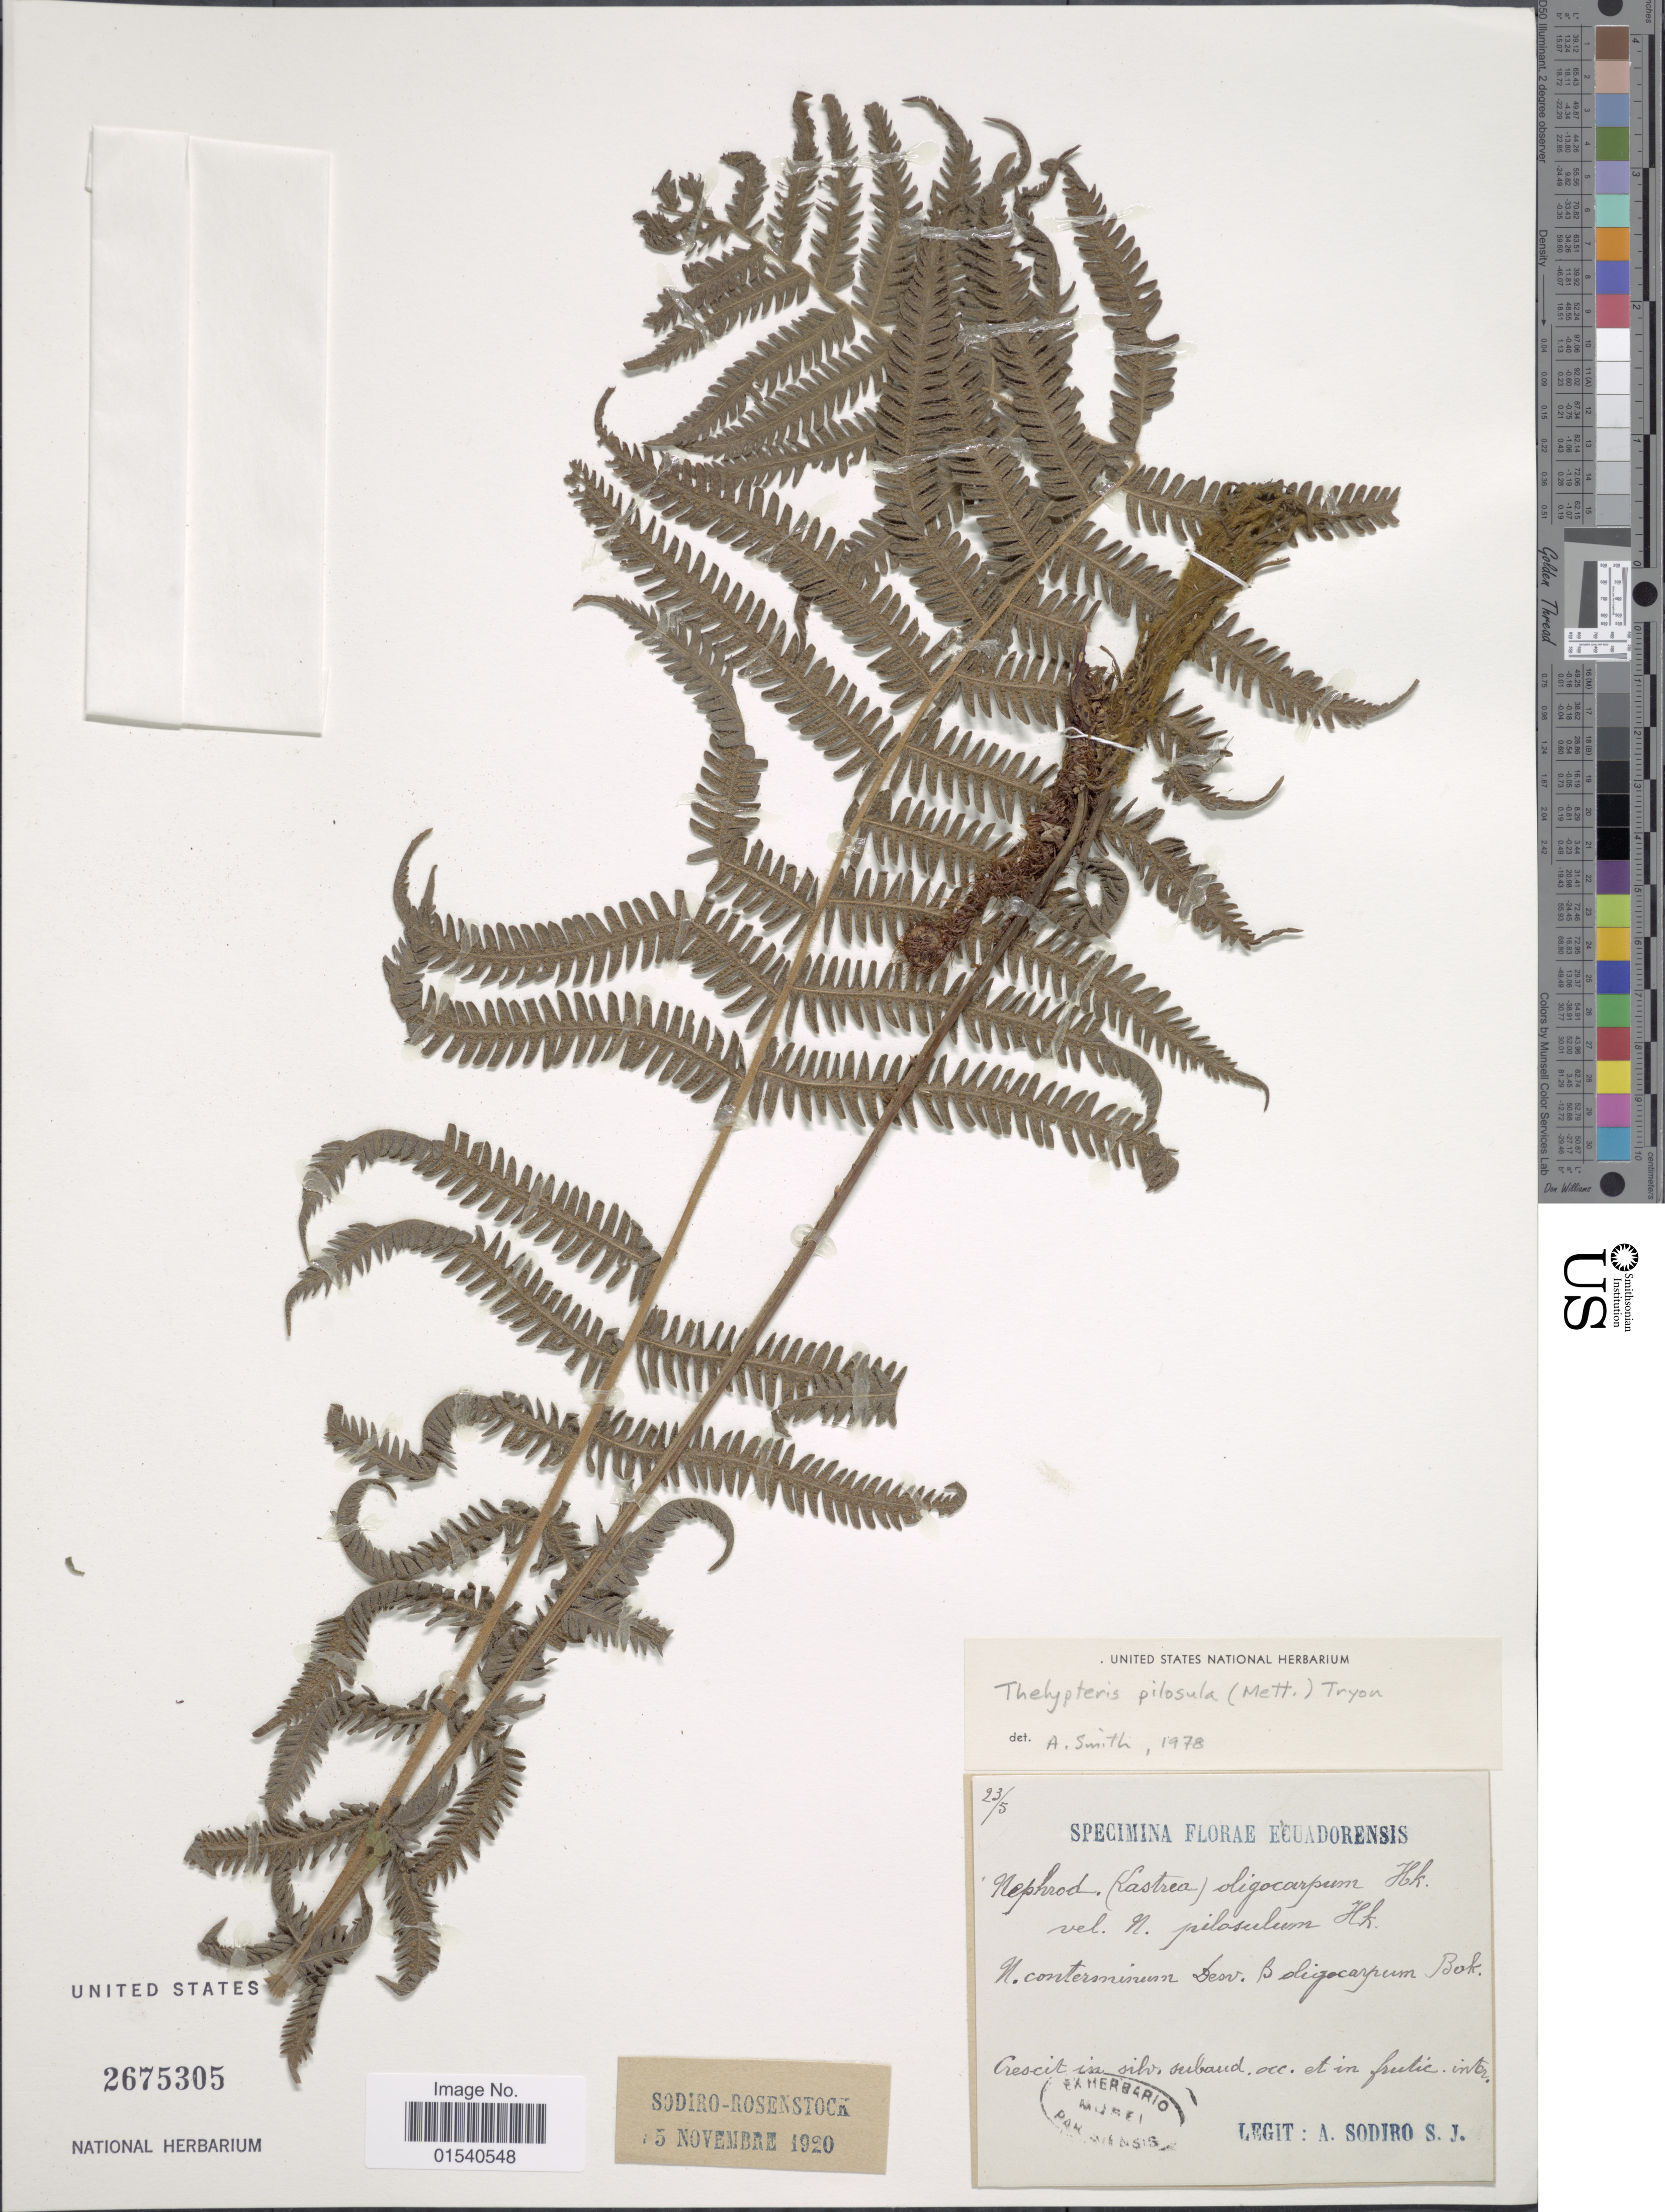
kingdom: Plantae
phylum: Tracheophyta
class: Polypodiopsida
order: Polypodiales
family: Thelypteridaceae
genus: Amauropelta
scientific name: Amauropelta pilosula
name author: (Klotzsch & H. Karst.) Á. Löve & D. Löve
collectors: A. Sodiro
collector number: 23/5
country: Ecuador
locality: Crescit in silv. suband. occ. et in frutic. inter.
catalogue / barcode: US 2675305